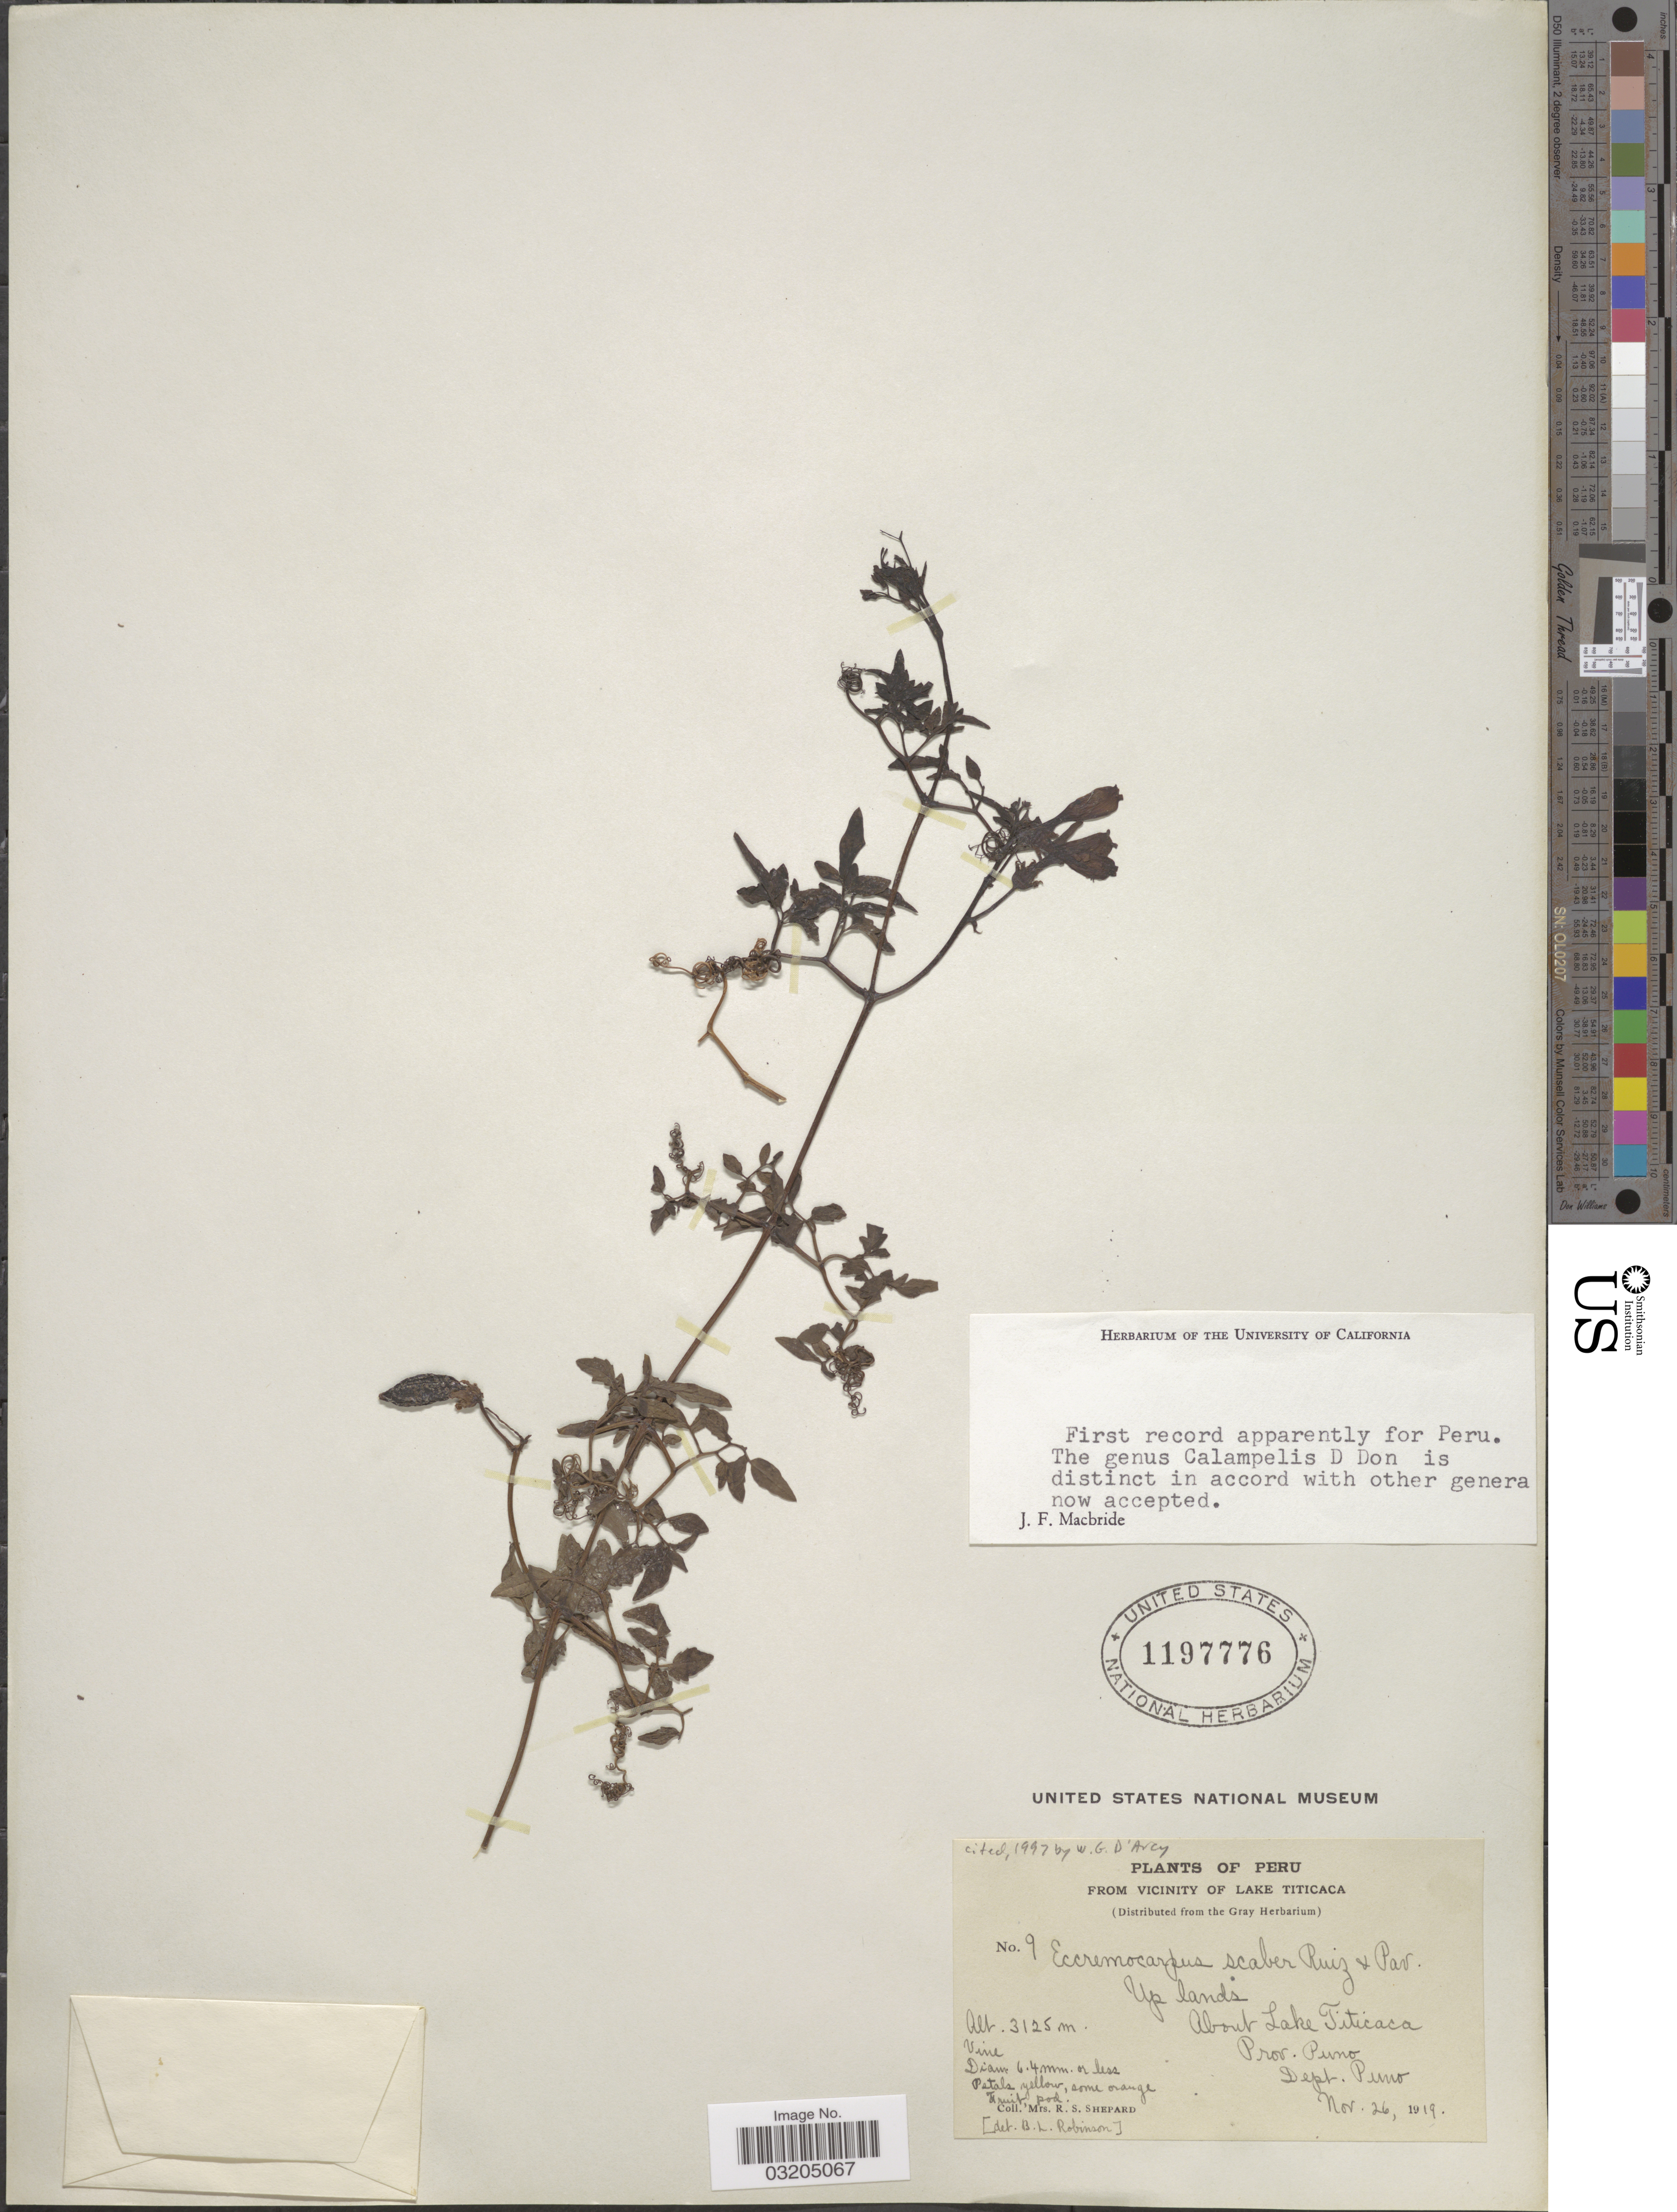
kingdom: Plantae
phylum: Tracheophyta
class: Magnoliopsida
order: Lamiales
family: Bignoniaceae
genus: Eccremocarpus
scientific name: Eccremocarpus scaber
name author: Ruiz & Pav.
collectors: R. Shepard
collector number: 9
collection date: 1919-11-26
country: Peru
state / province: Puno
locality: From vicinity of Lake Titicaca. Uplands. About Lake Titicaca, Dept. Puno.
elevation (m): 3125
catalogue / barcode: US 1197776